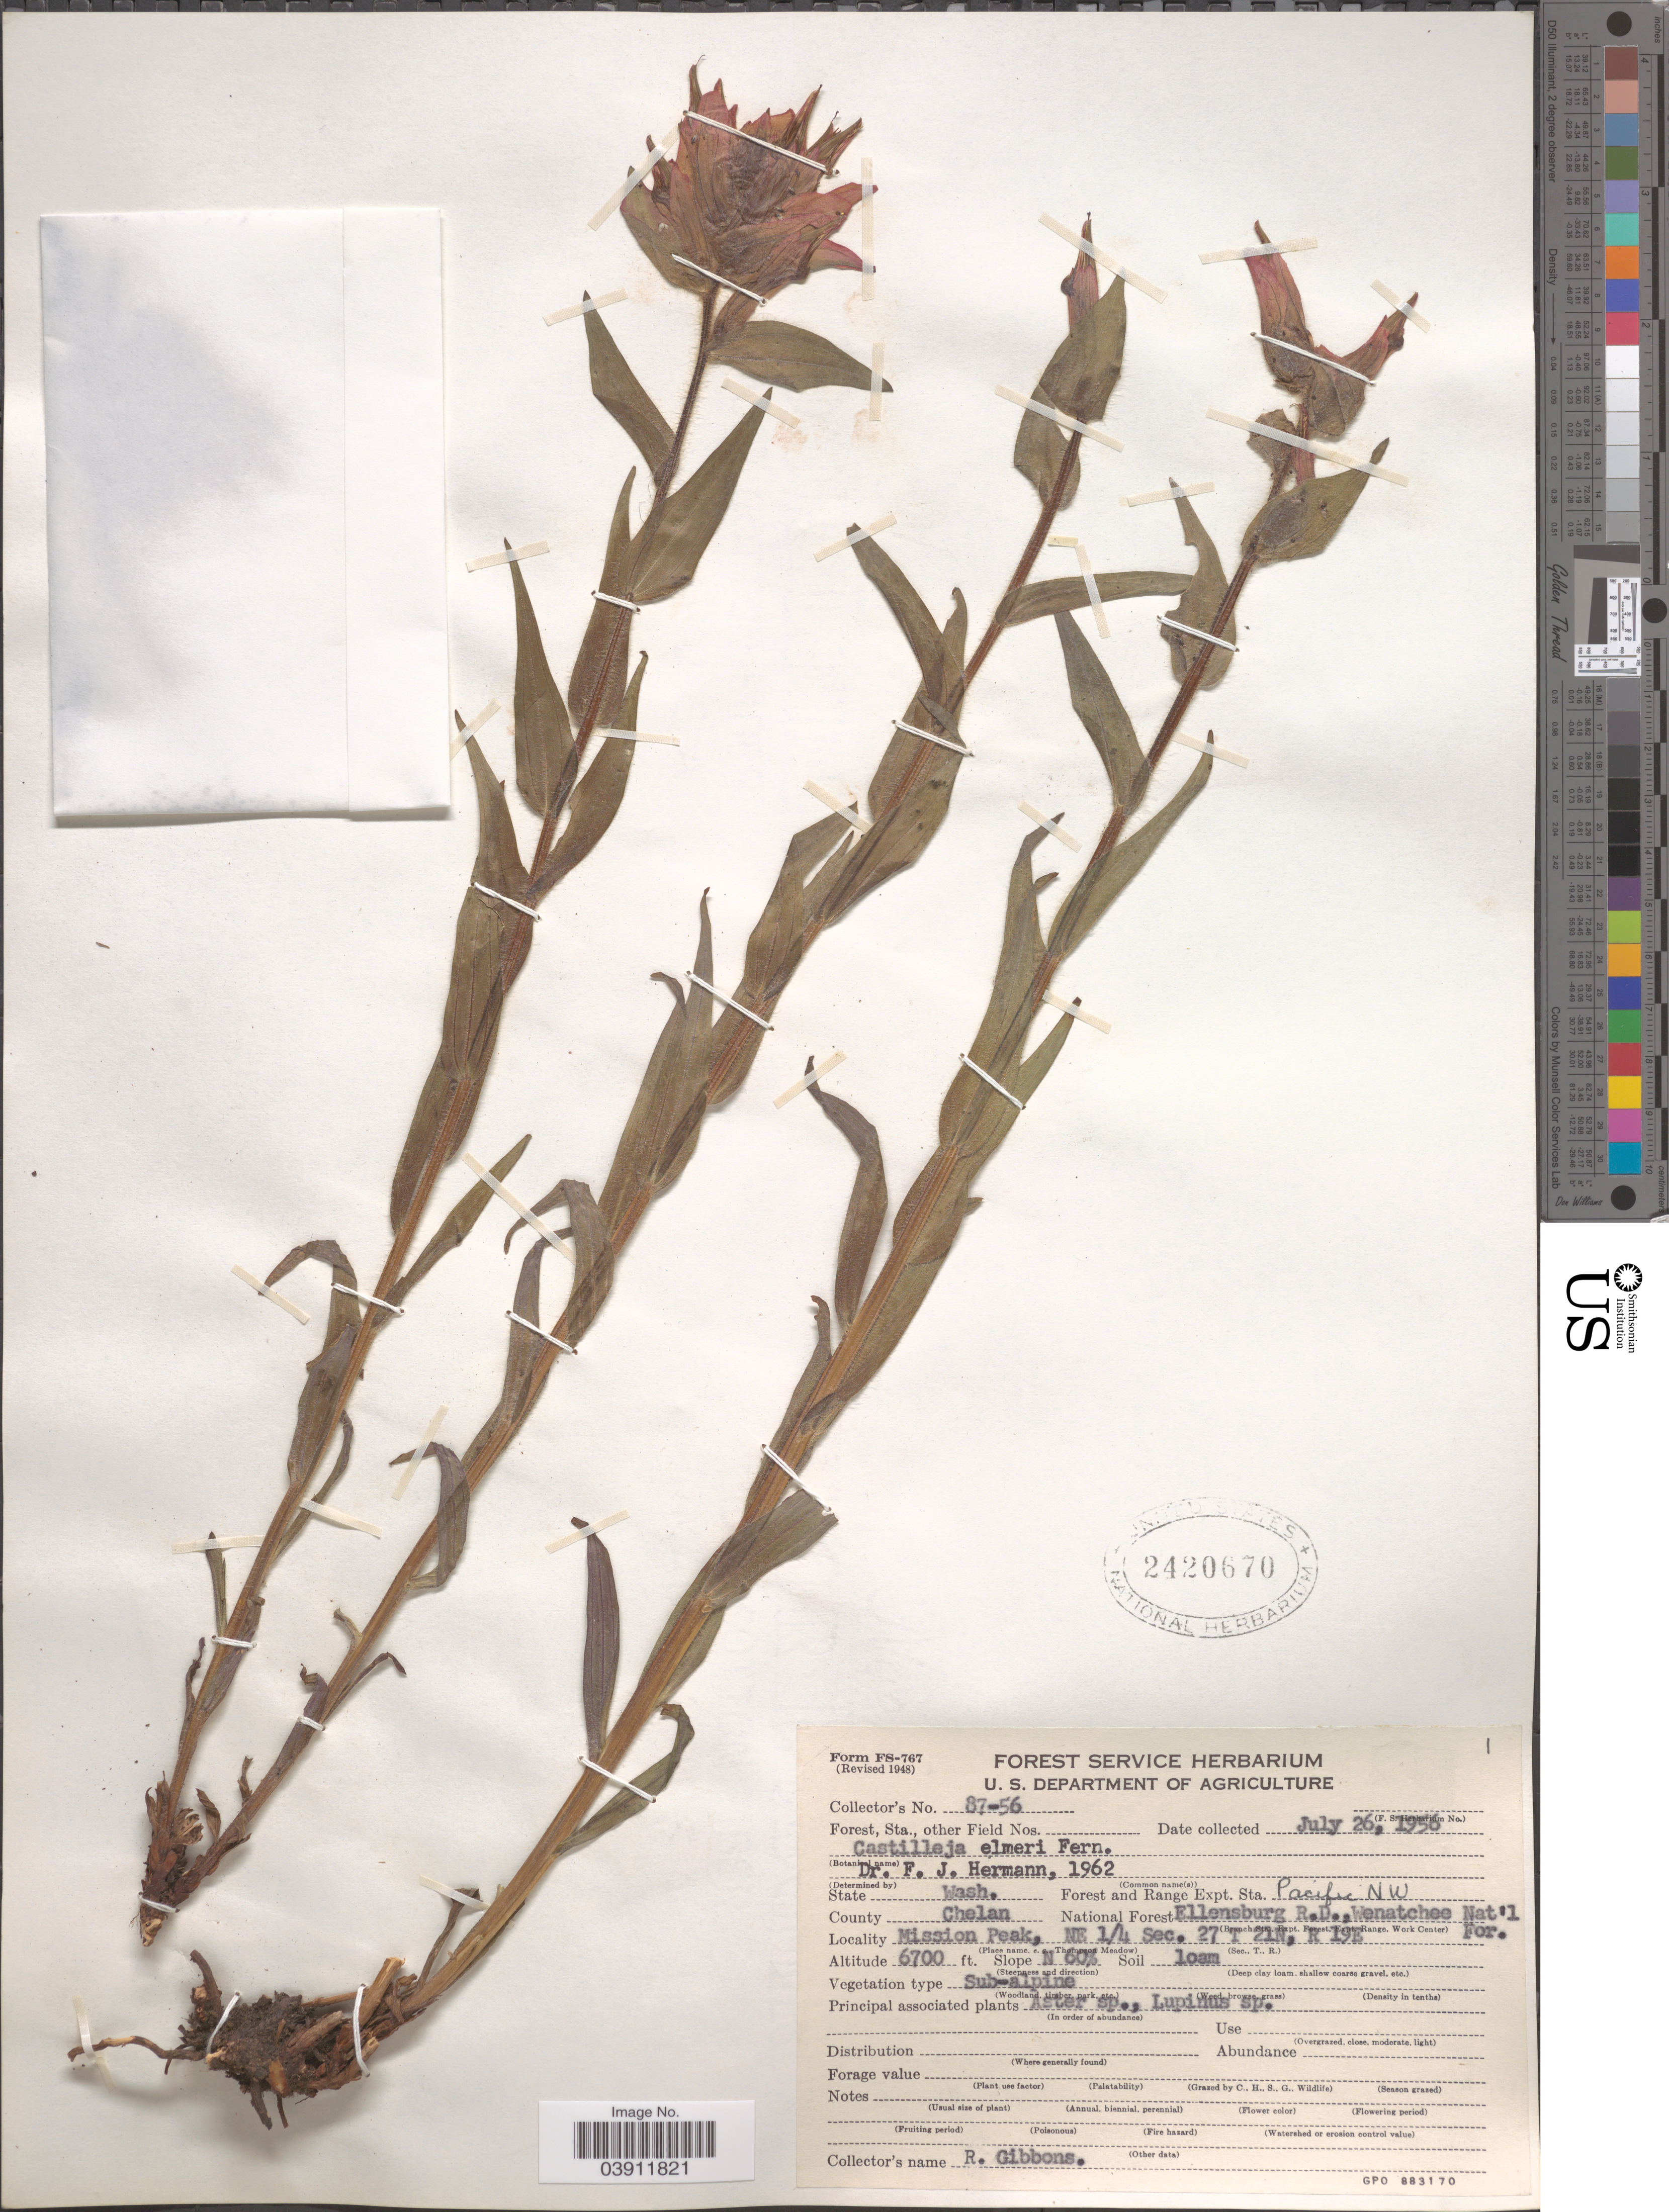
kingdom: Plantae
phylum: Tracheophyta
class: Magnoliopsida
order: Lamiales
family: Orobanchaceae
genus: Castilleja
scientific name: Castilleja elmeri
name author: Fernald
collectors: R. Gibbons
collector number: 87-56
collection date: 1956-07-26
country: United States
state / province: Washington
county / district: Chelan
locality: Forest and range Expt. Sta. Pacific N.W. County Chelan. National Forest Ellensburg R.D., Wenatchee Nat'l For. Mission Peak, NE ¼ Sec. 27 T 21N, R 19E.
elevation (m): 2042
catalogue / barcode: US 2420670